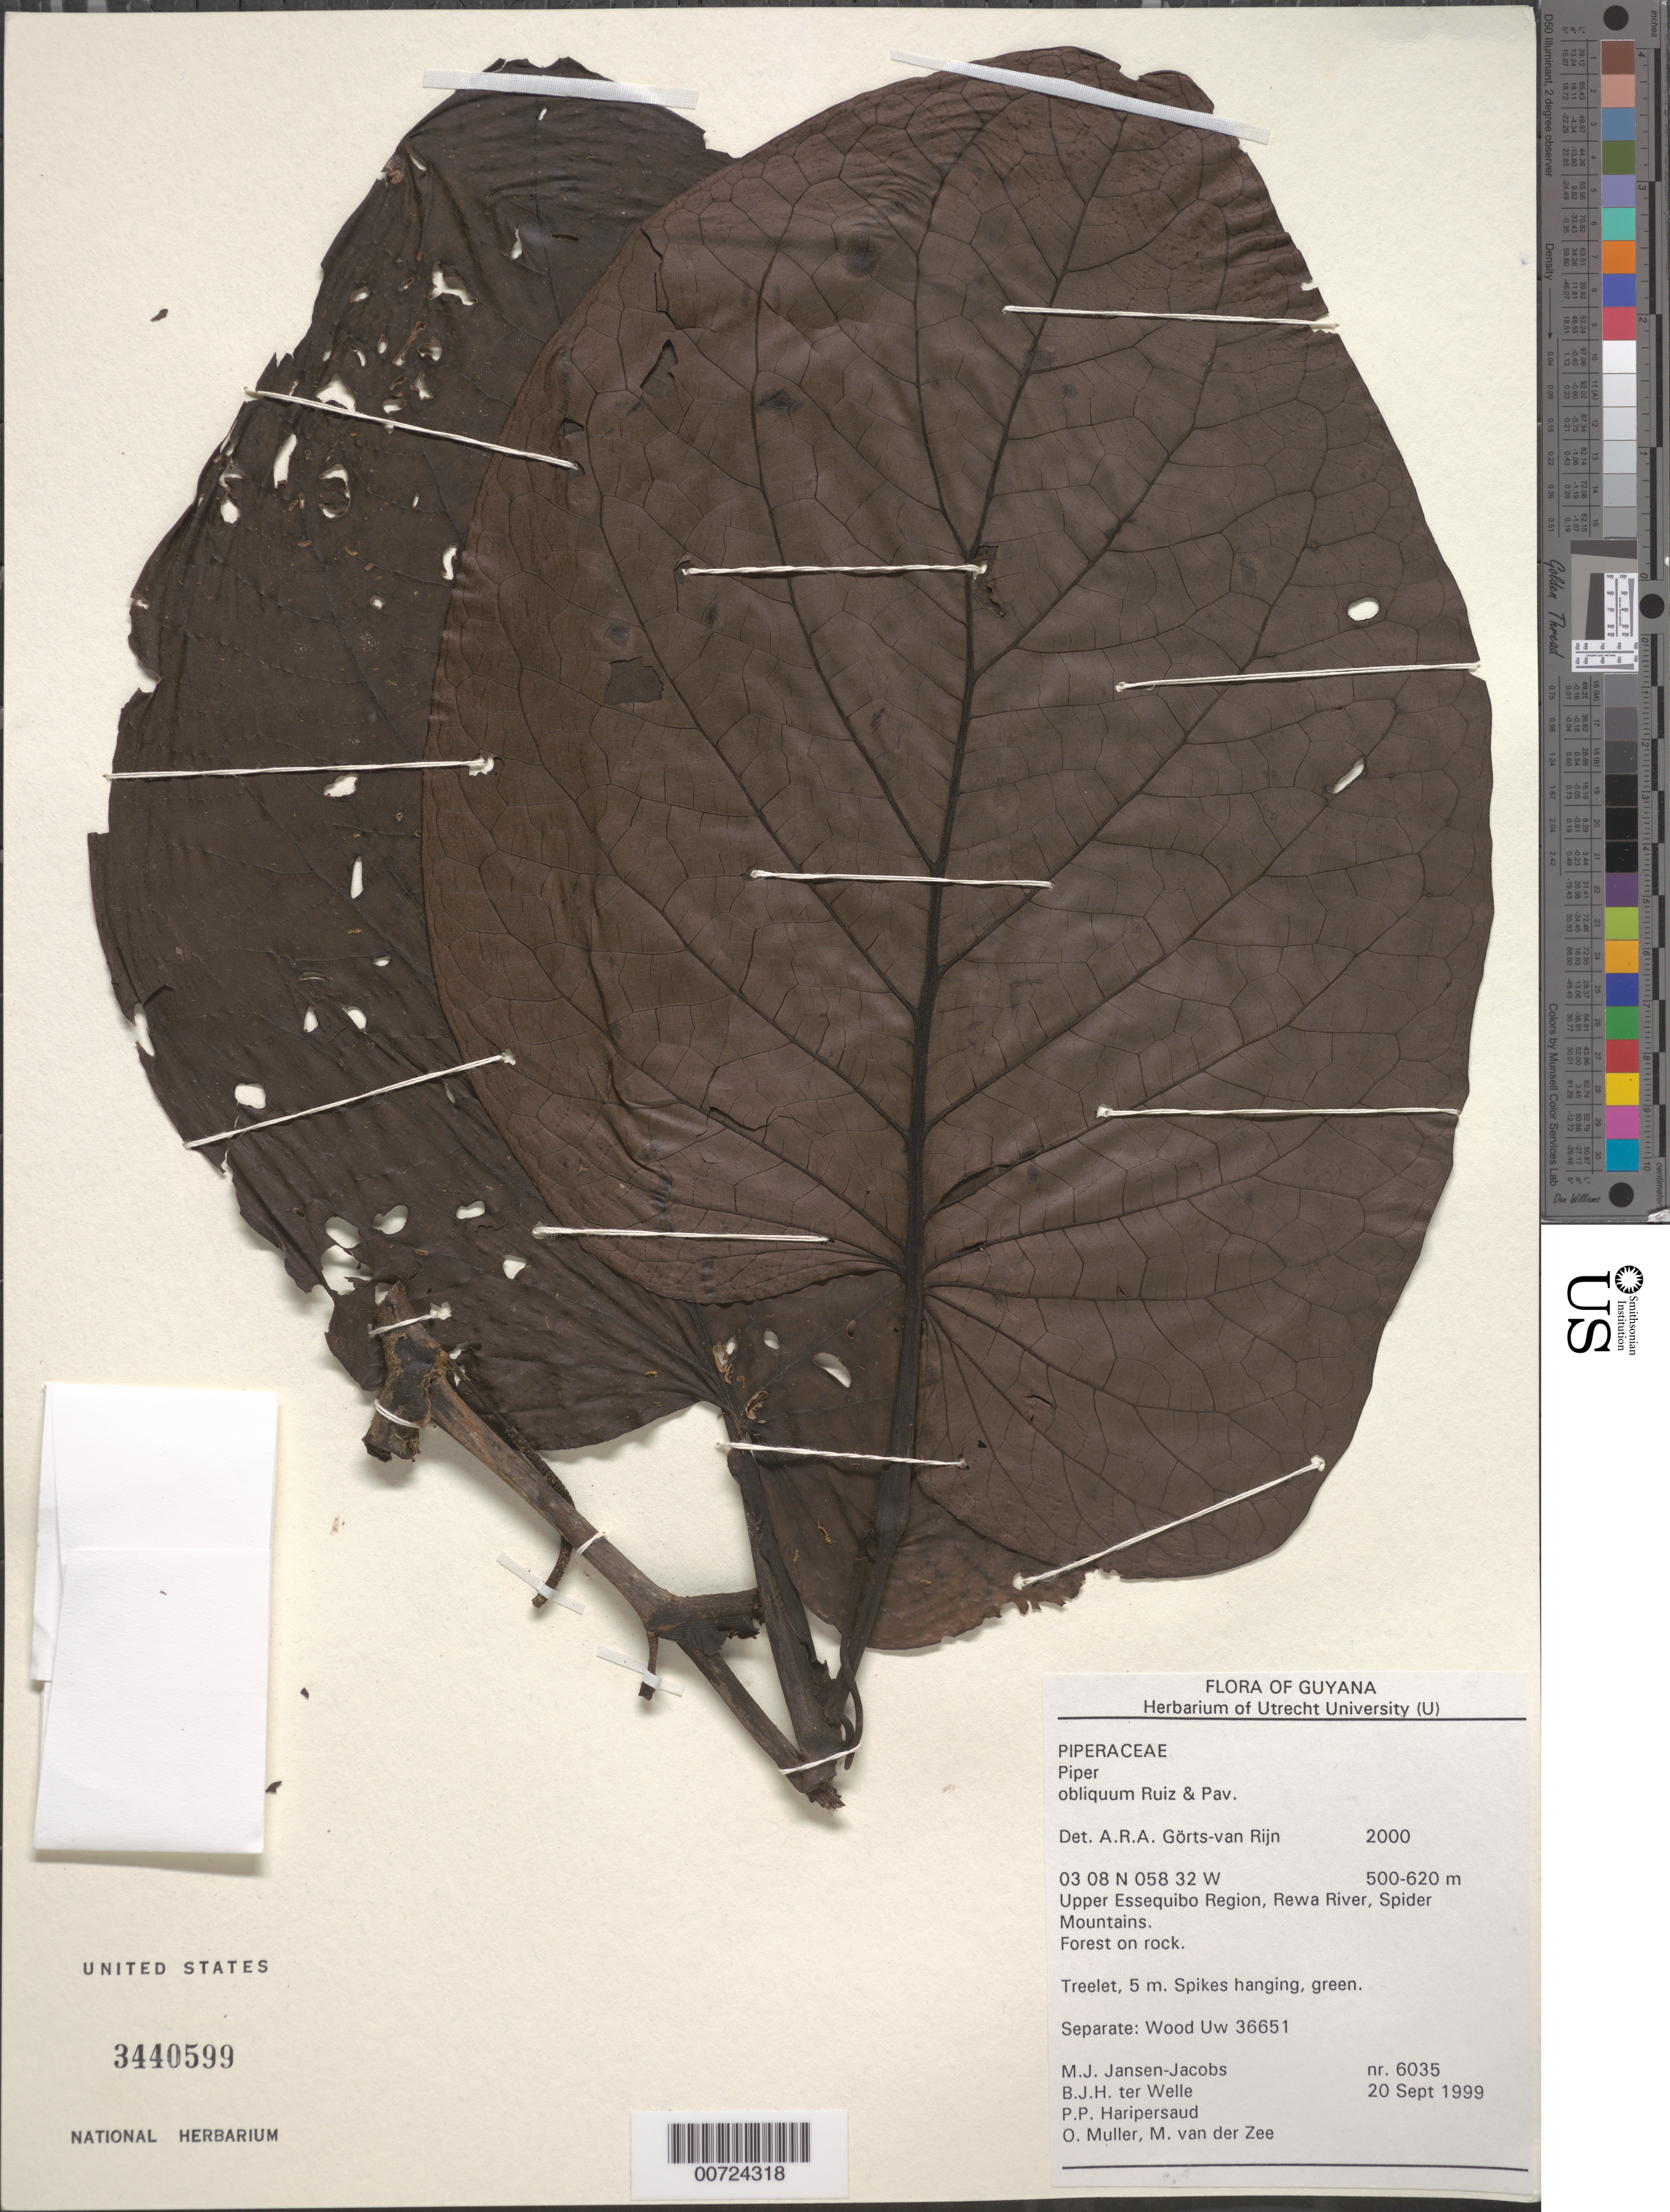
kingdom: Plantae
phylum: Tracheophyta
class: Magnoliopsida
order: Piperales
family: Piperaceae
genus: Piper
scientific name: Piper obliquum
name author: Ruiz & Pav.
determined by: Görts-van Rijn, A. R. A.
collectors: M. J. Jansen-Jacobs, B. Welle, P. Haripersaud, O. Muller & M. van der Zee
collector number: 6035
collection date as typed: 20-Sep-99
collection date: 1999-09-20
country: Guyana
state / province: U. Takutu-U. Essequibo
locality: Rewa River, Spider Mts., Upper Essequibo Region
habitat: Forest on rock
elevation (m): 500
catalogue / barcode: US 3440599